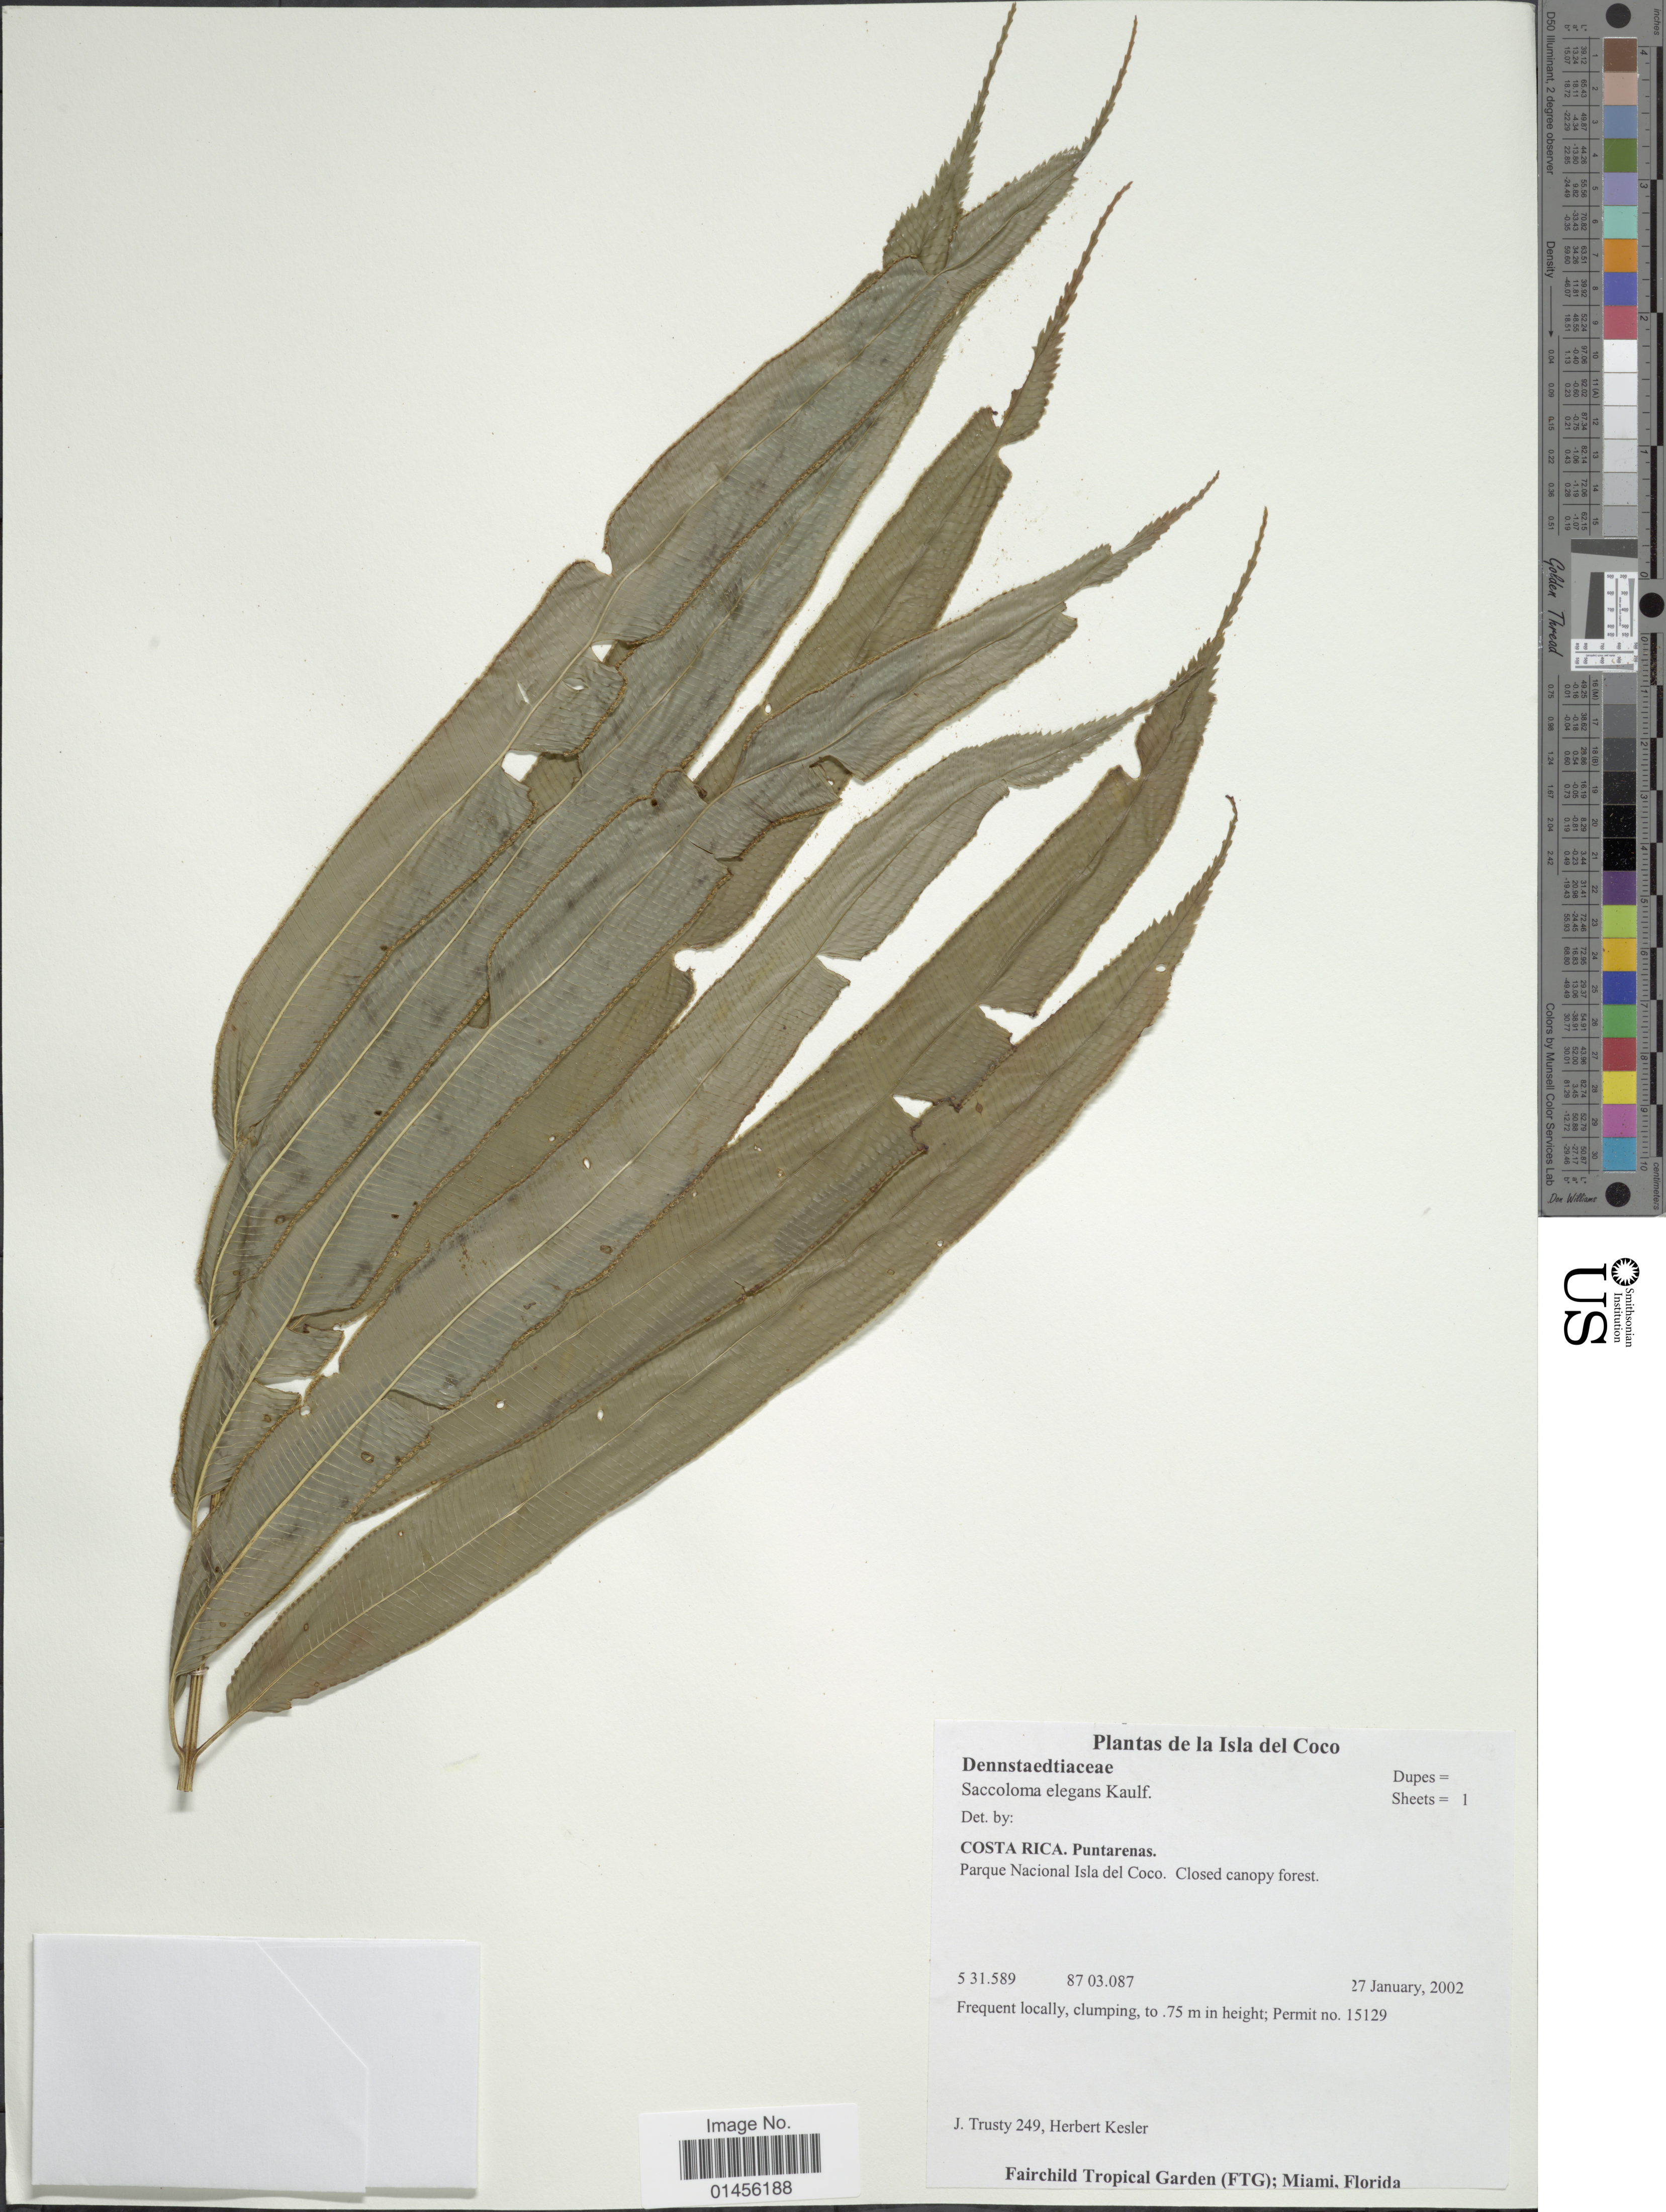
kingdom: Plantae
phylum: Tracheophyta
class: Polypodiopsida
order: Polypodiales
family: Saccolomataceae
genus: Saccoloma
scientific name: Saccoloma elegans subsp. chartaceum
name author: Cremers & K.U. Kramer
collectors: J. Trusty & H. Kesler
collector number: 249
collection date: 2002-01-27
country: Costa Rica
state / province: Puntarenas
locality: De la Isla del Coco, Parque Nacional Isla del Coco